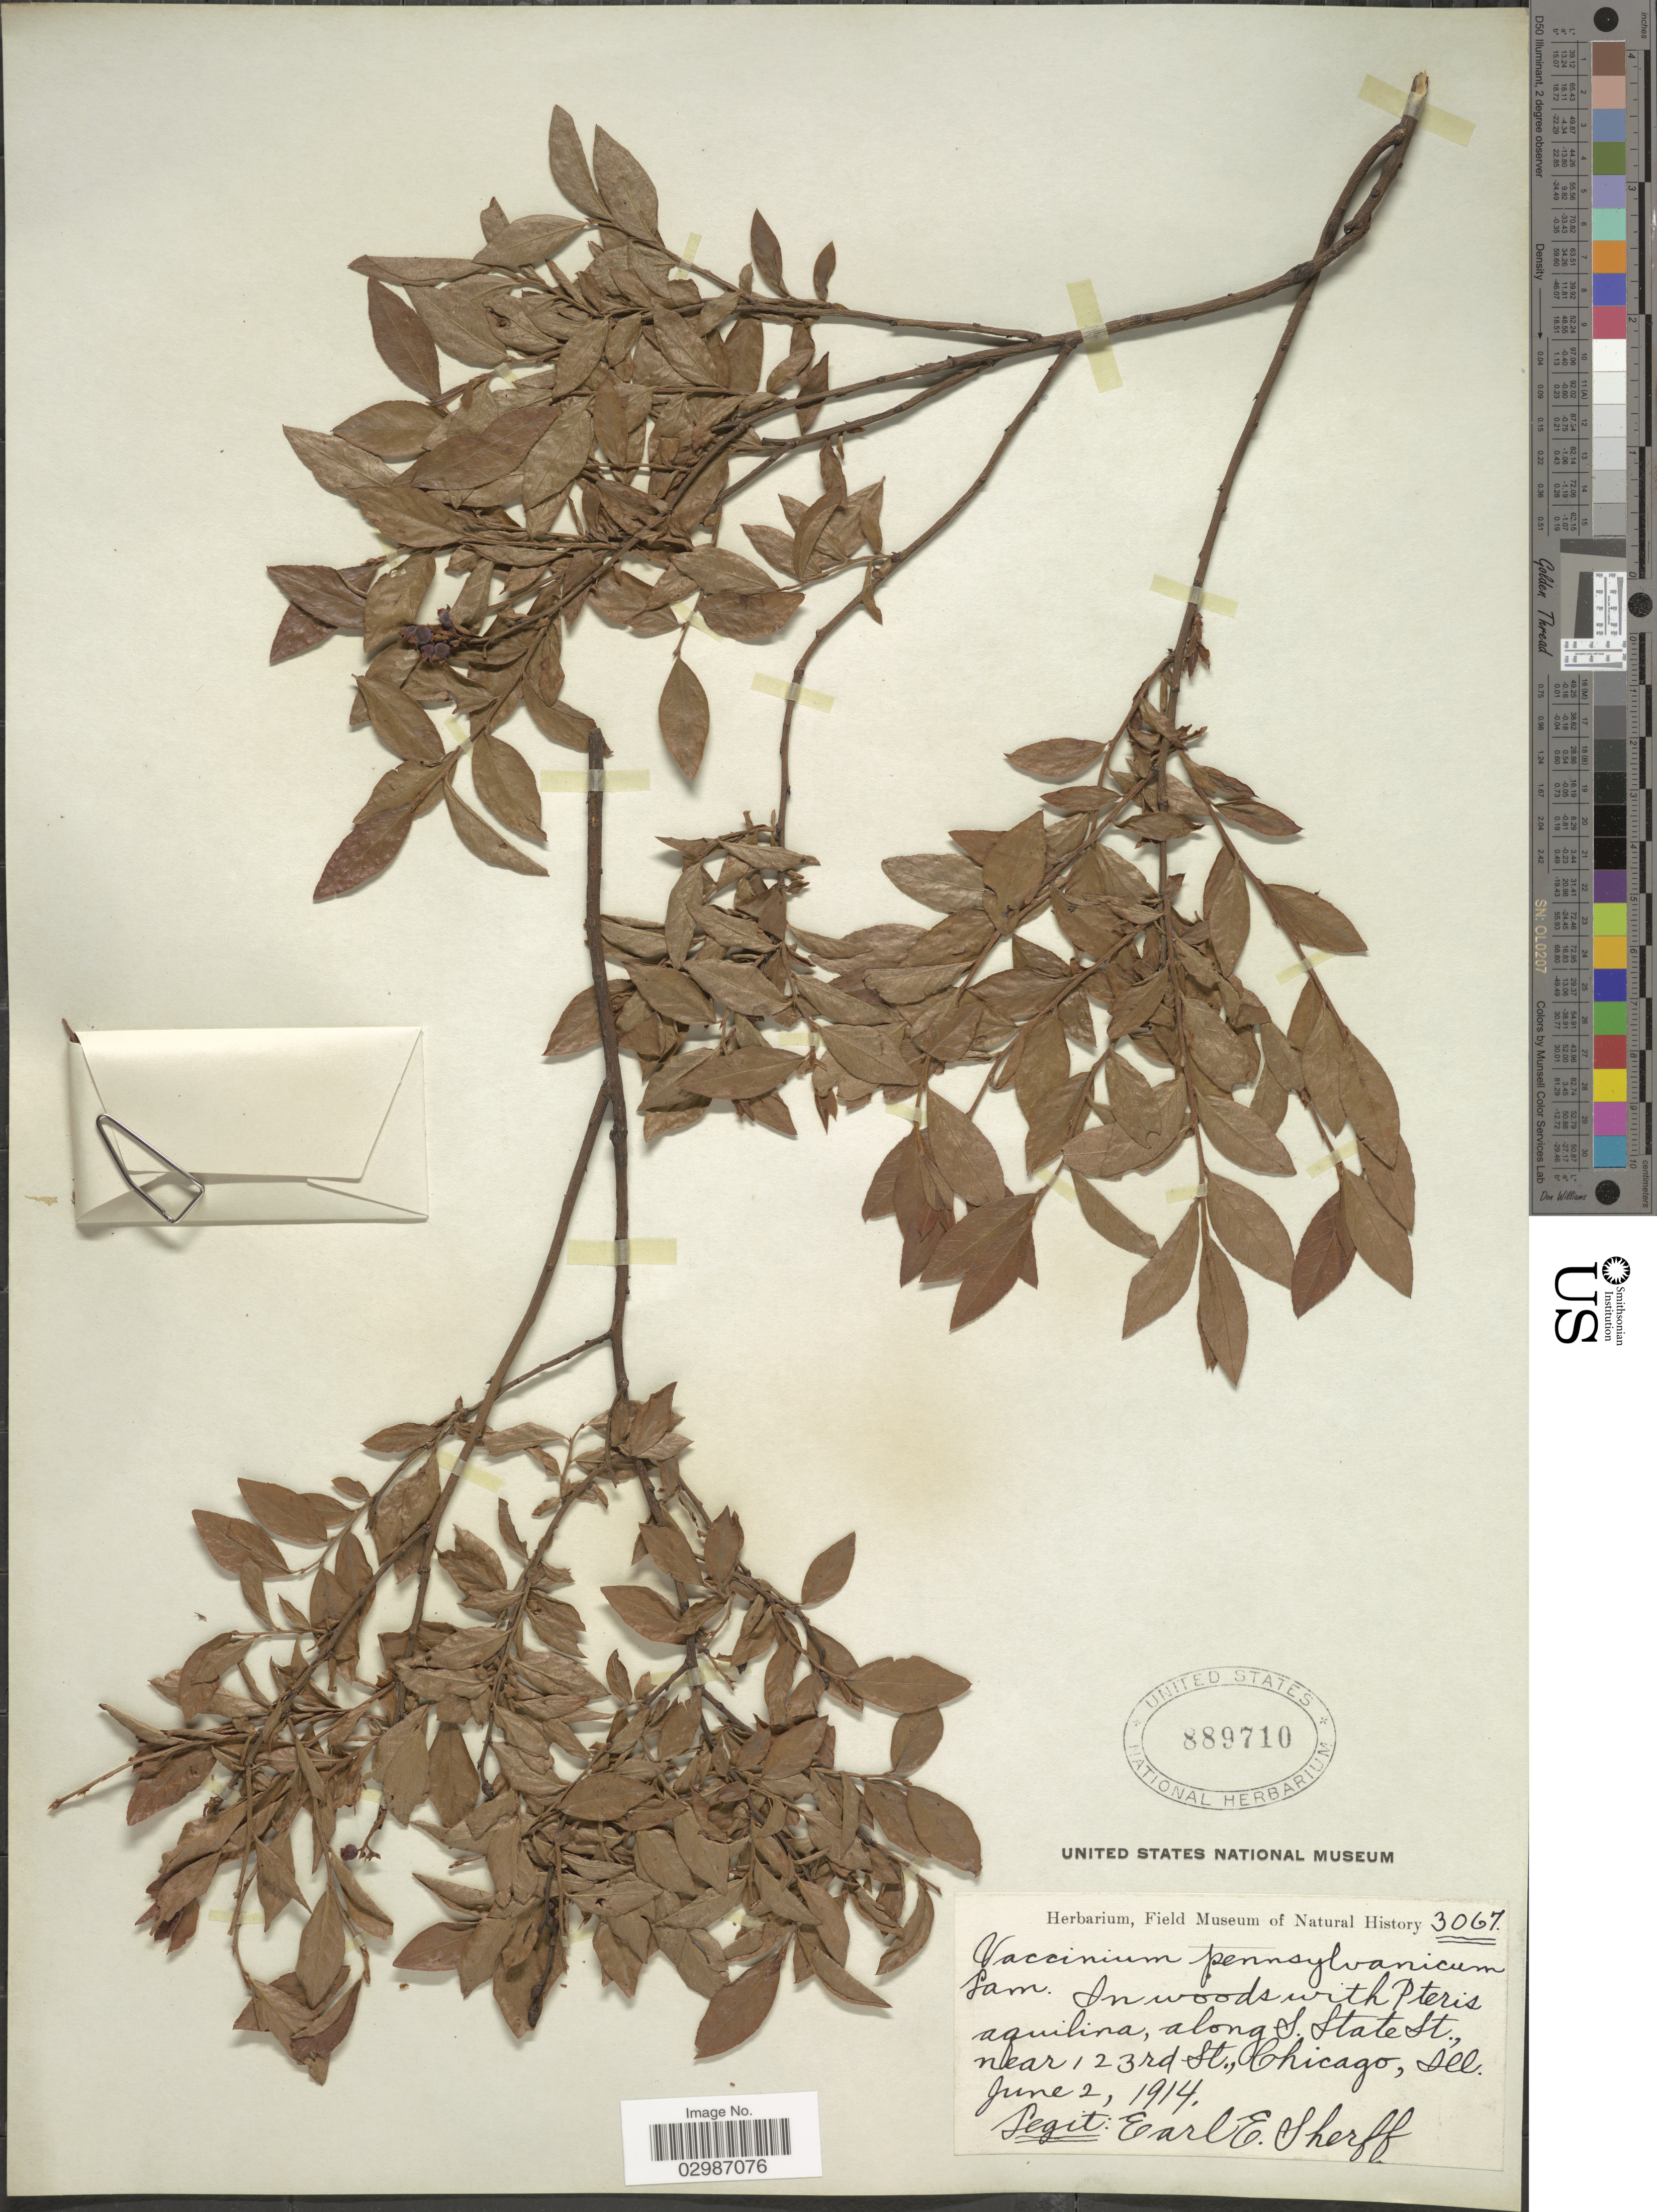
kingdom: Plantae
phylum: Tracheophyta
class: Magnoliopsida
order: Ericales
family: Ericaceae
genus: Vaccinium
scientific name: Vaccinium angustifolium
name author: Aiton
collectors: E. E. Sherff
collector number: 3067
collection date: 1914-06-02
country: United States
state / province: Illinois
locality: Along S. State St., near 123rd St., Chicago, Ill.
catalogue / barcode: US 889710